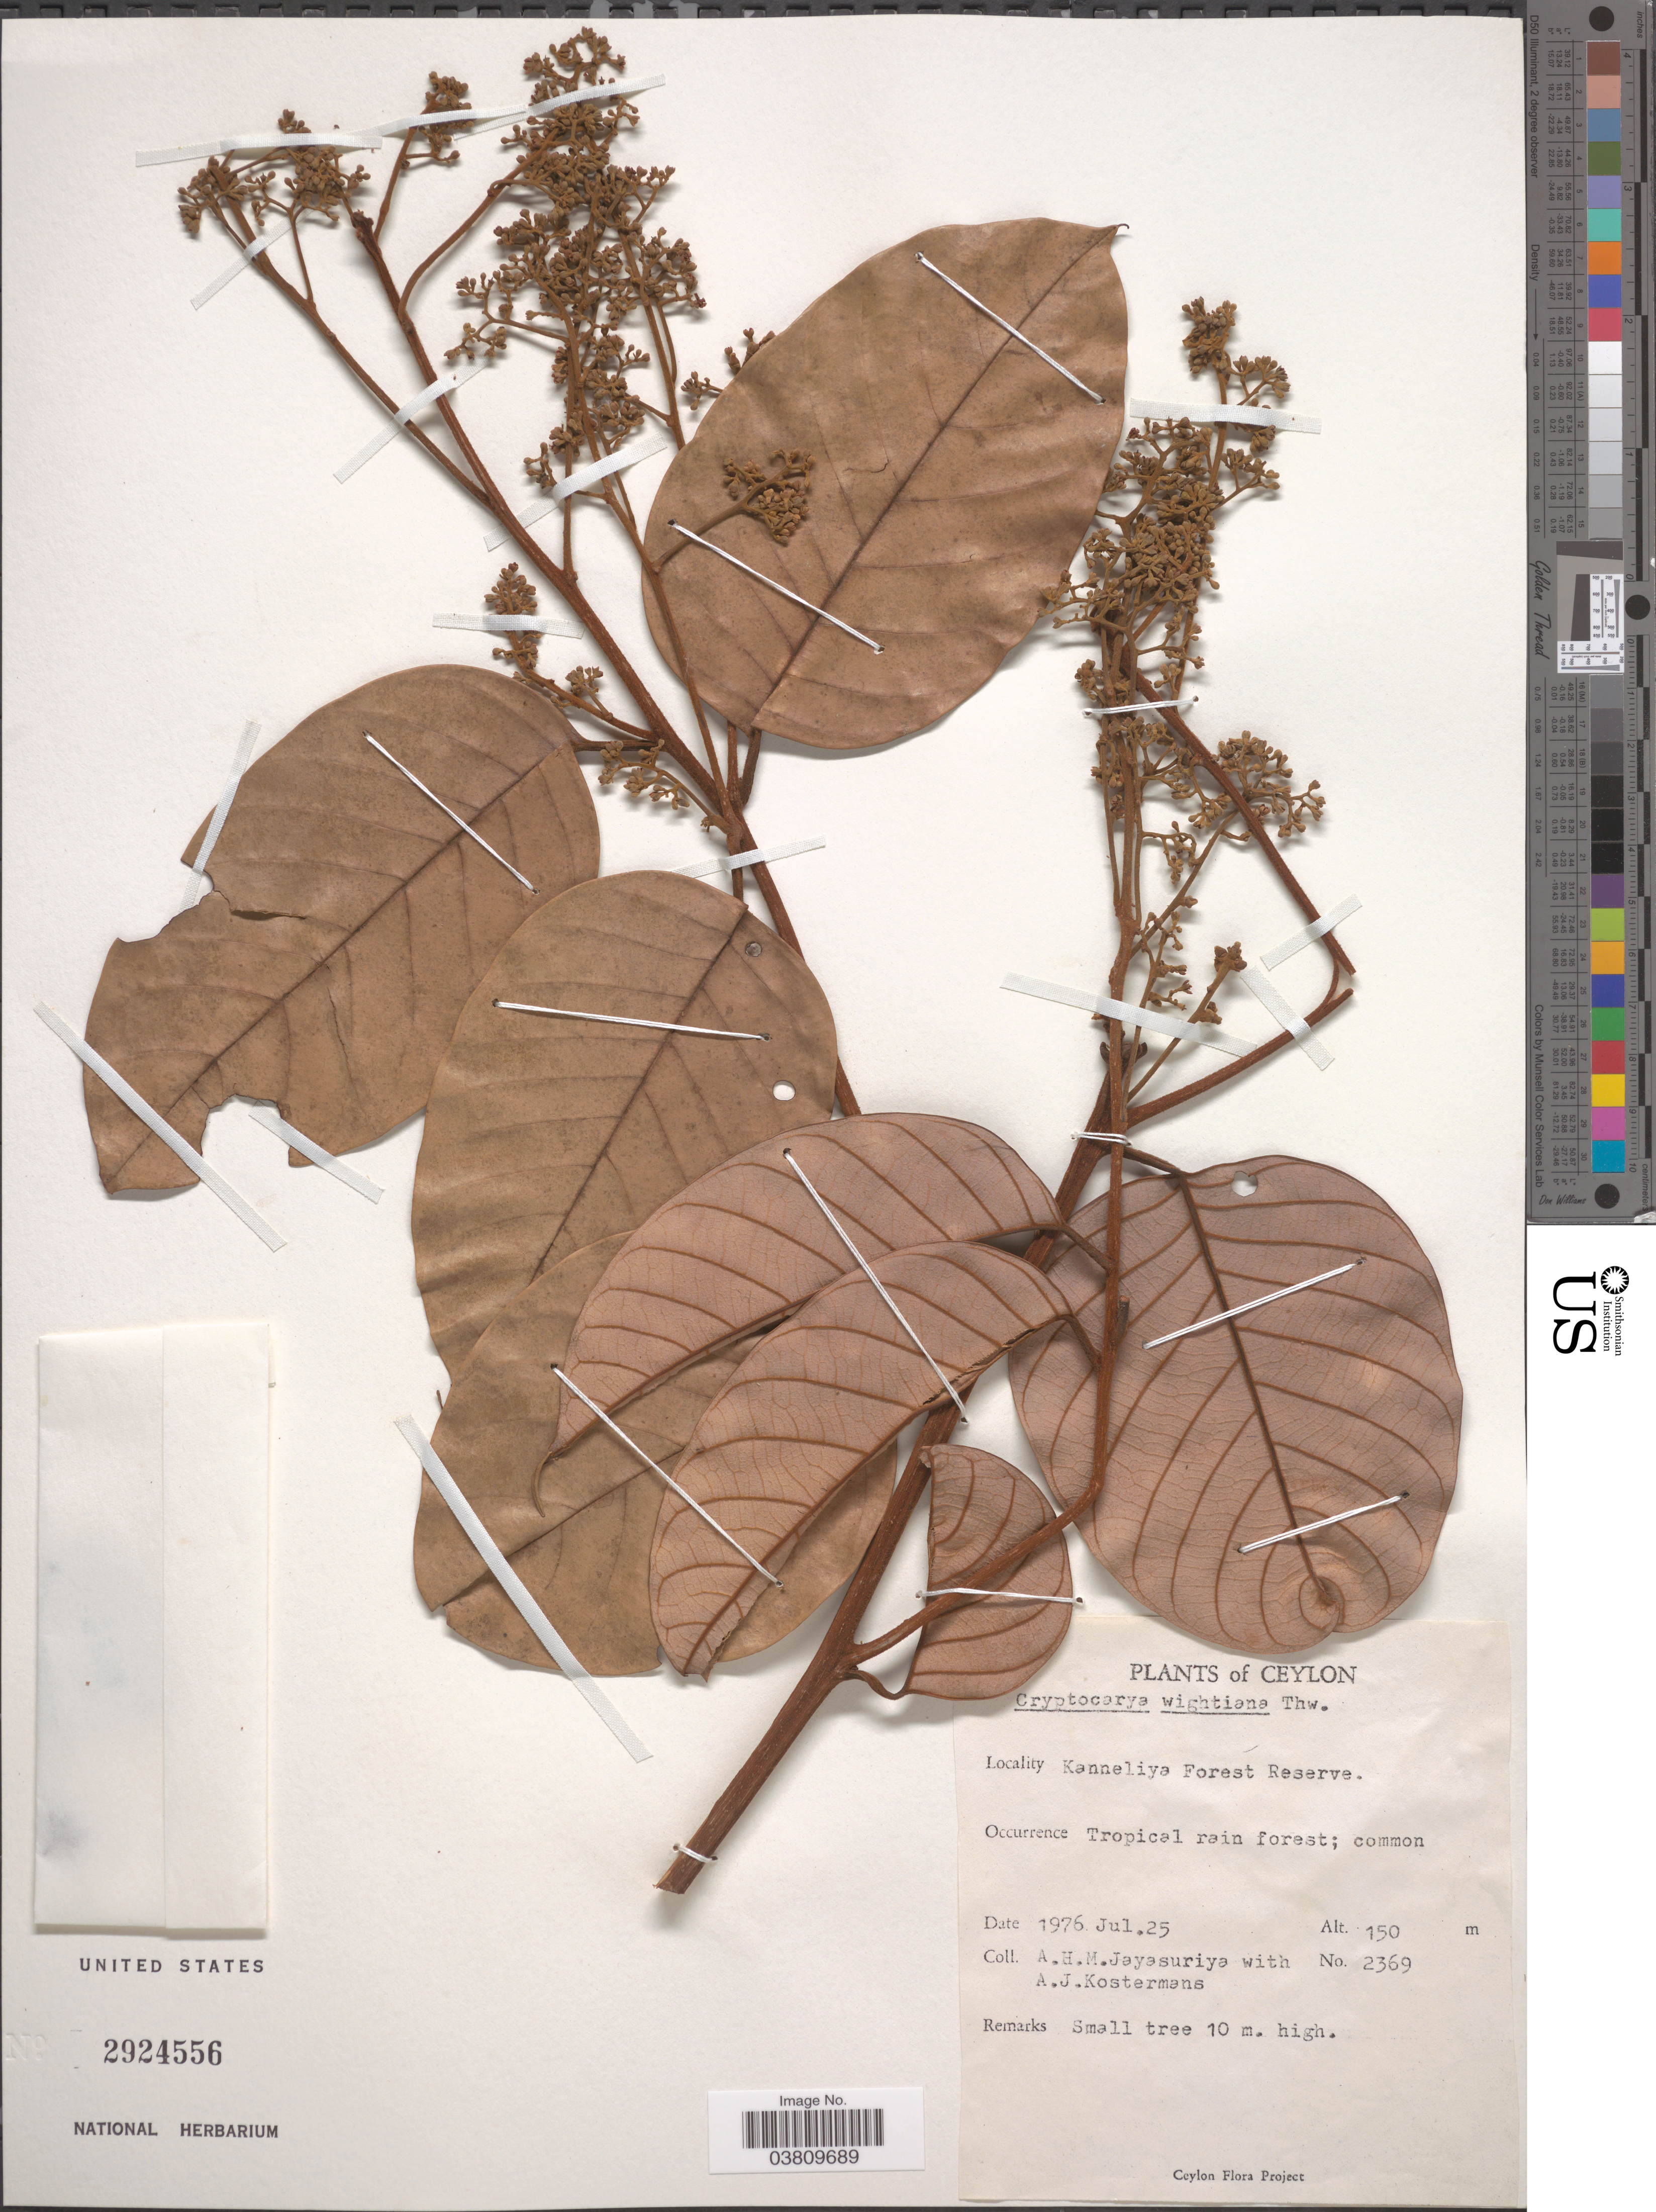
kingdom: Plantae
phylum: Tracheophyta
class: Magnoliopsida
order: Laurales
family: Lauraceae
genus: Cryptocarya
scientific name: Cryptocarya wightiana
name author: Thwaites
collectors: A. H. Jayasuriya & A. J. G. Kostermans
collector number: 2369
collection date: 1976-07-25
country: Sri Lanka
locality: Ceylon. Kanneliya Forest Reserve.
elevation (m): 150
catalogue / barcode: US 2924556